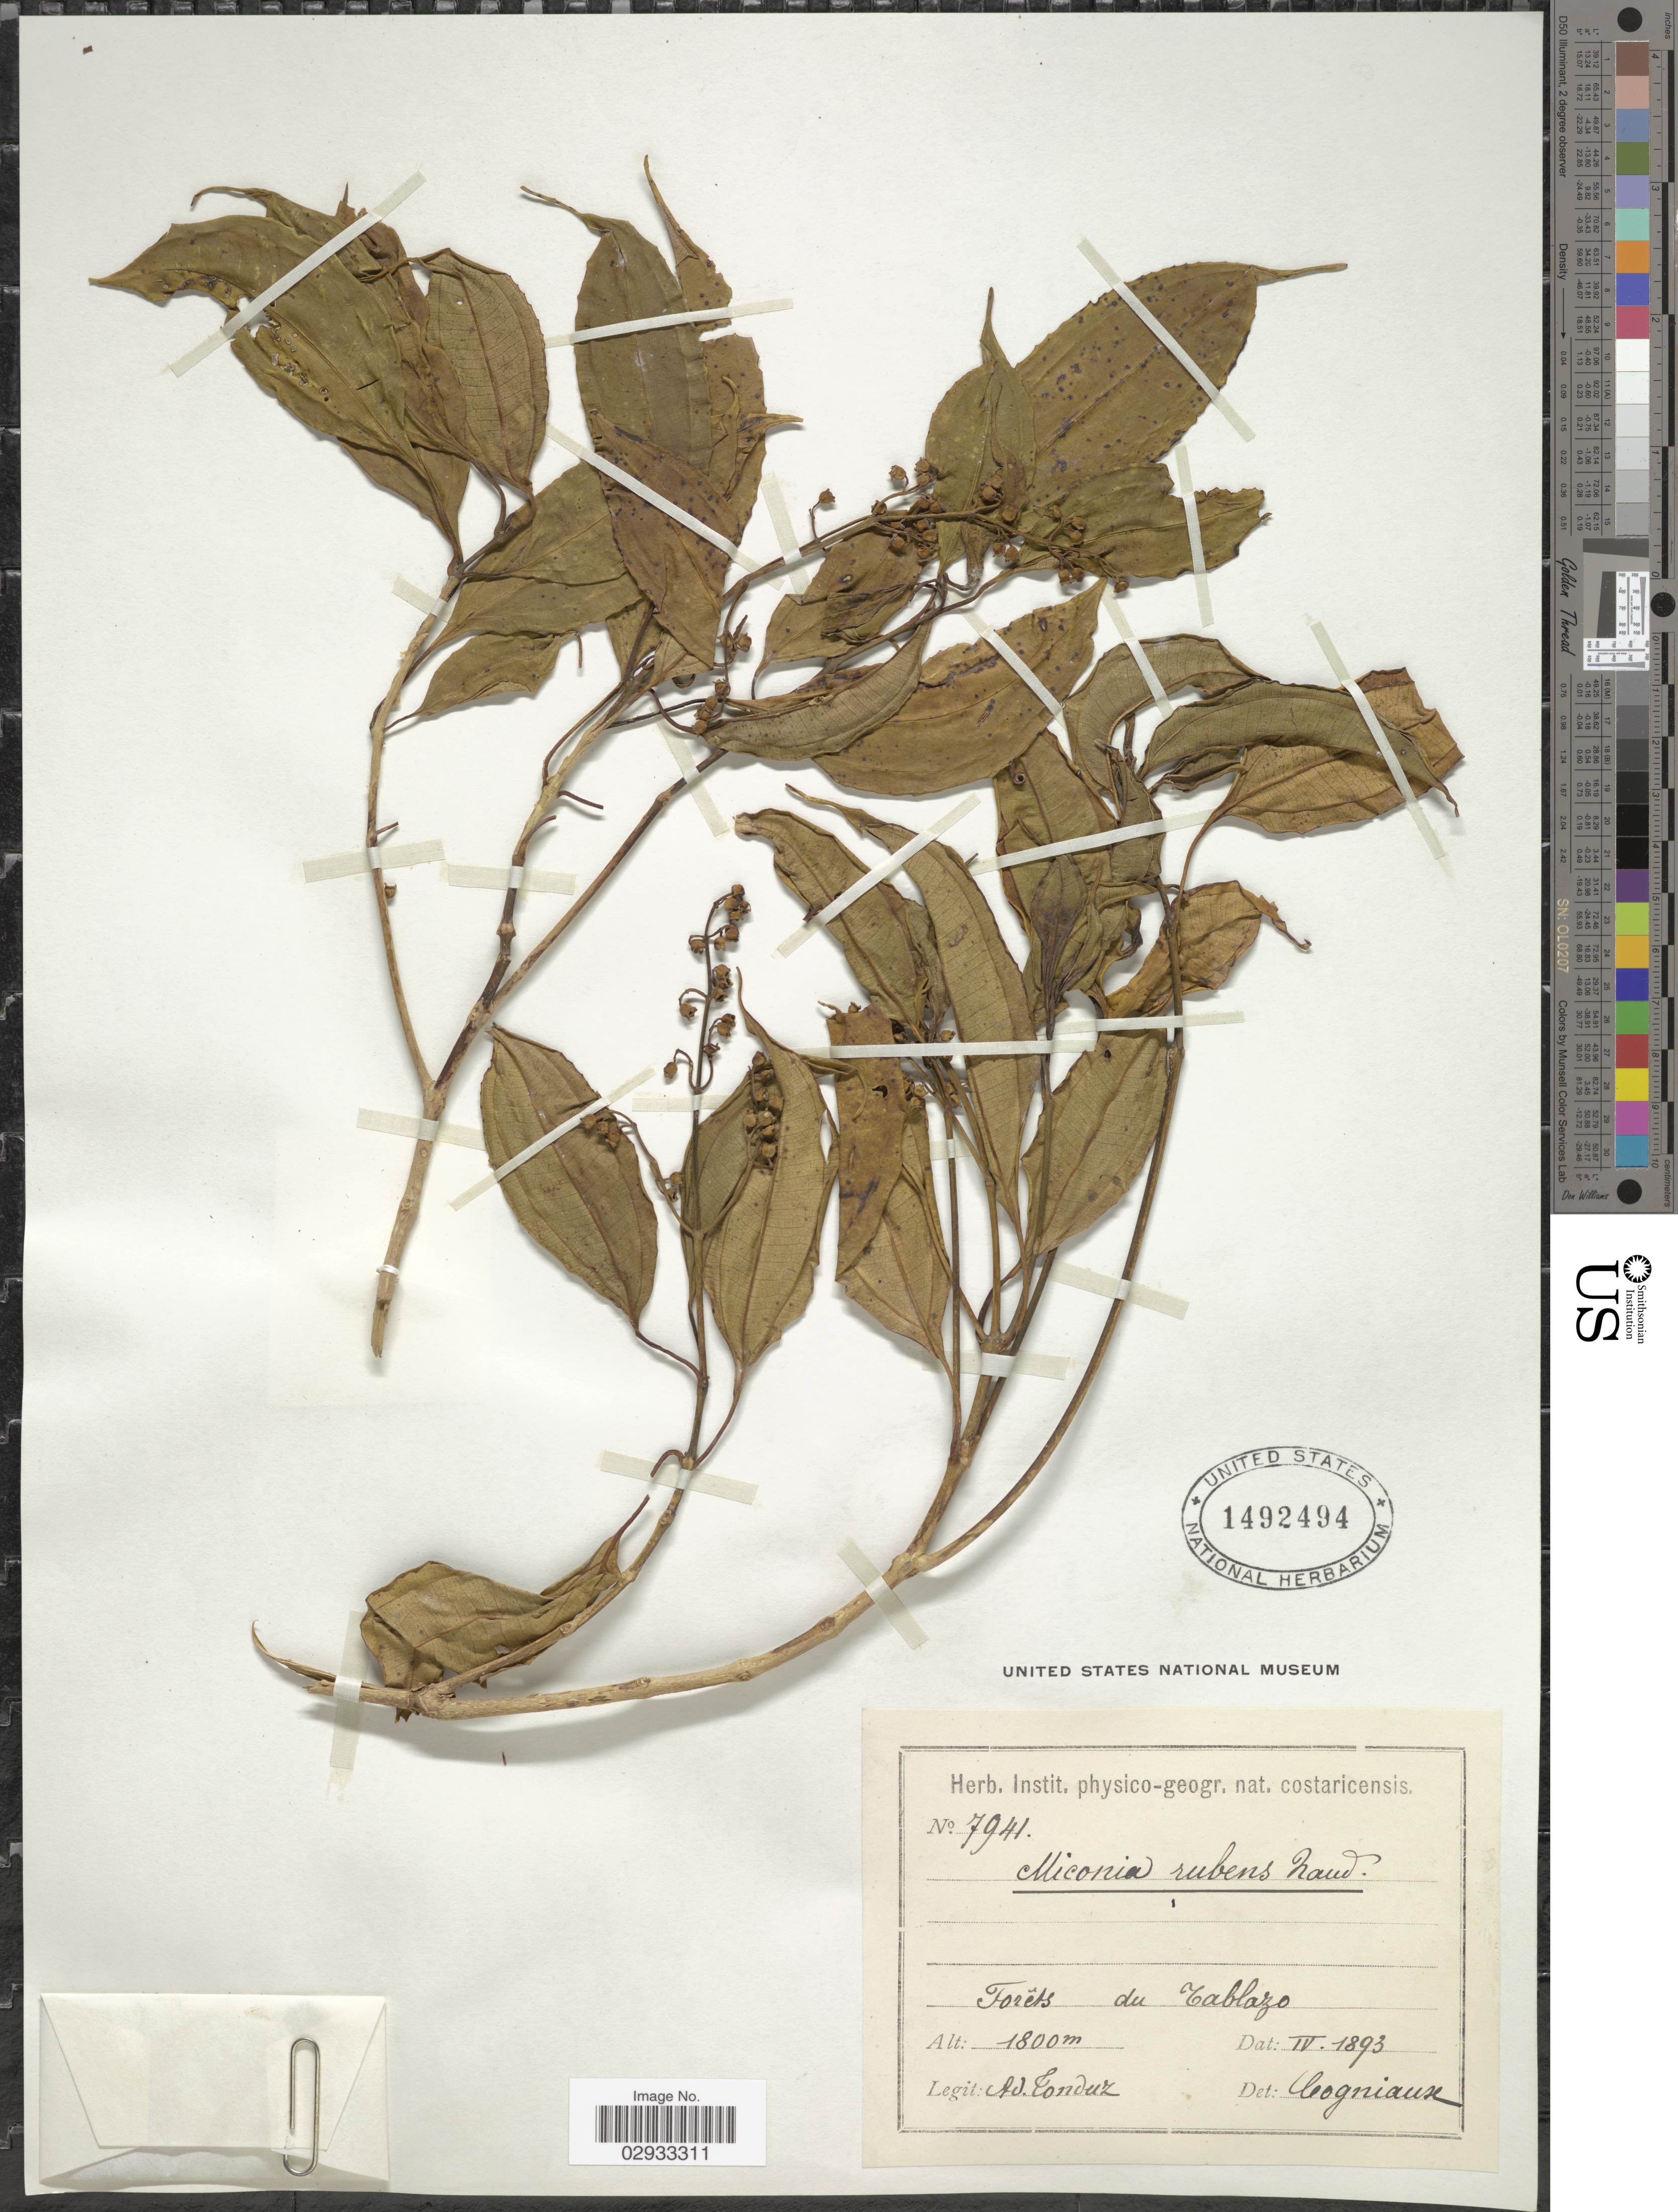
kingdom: Plantae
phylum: Tracheophyta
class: Magnoliopsida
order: Myrtales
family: Melastomataceae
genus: Miconia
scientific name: Miconia rubens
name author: (Sw.) Naudin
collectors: A. Tonduz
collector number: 7941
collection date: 1893-04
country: Costa Rica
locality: Forêts du Tablazo.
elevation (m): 1800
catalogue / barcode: US 1492494